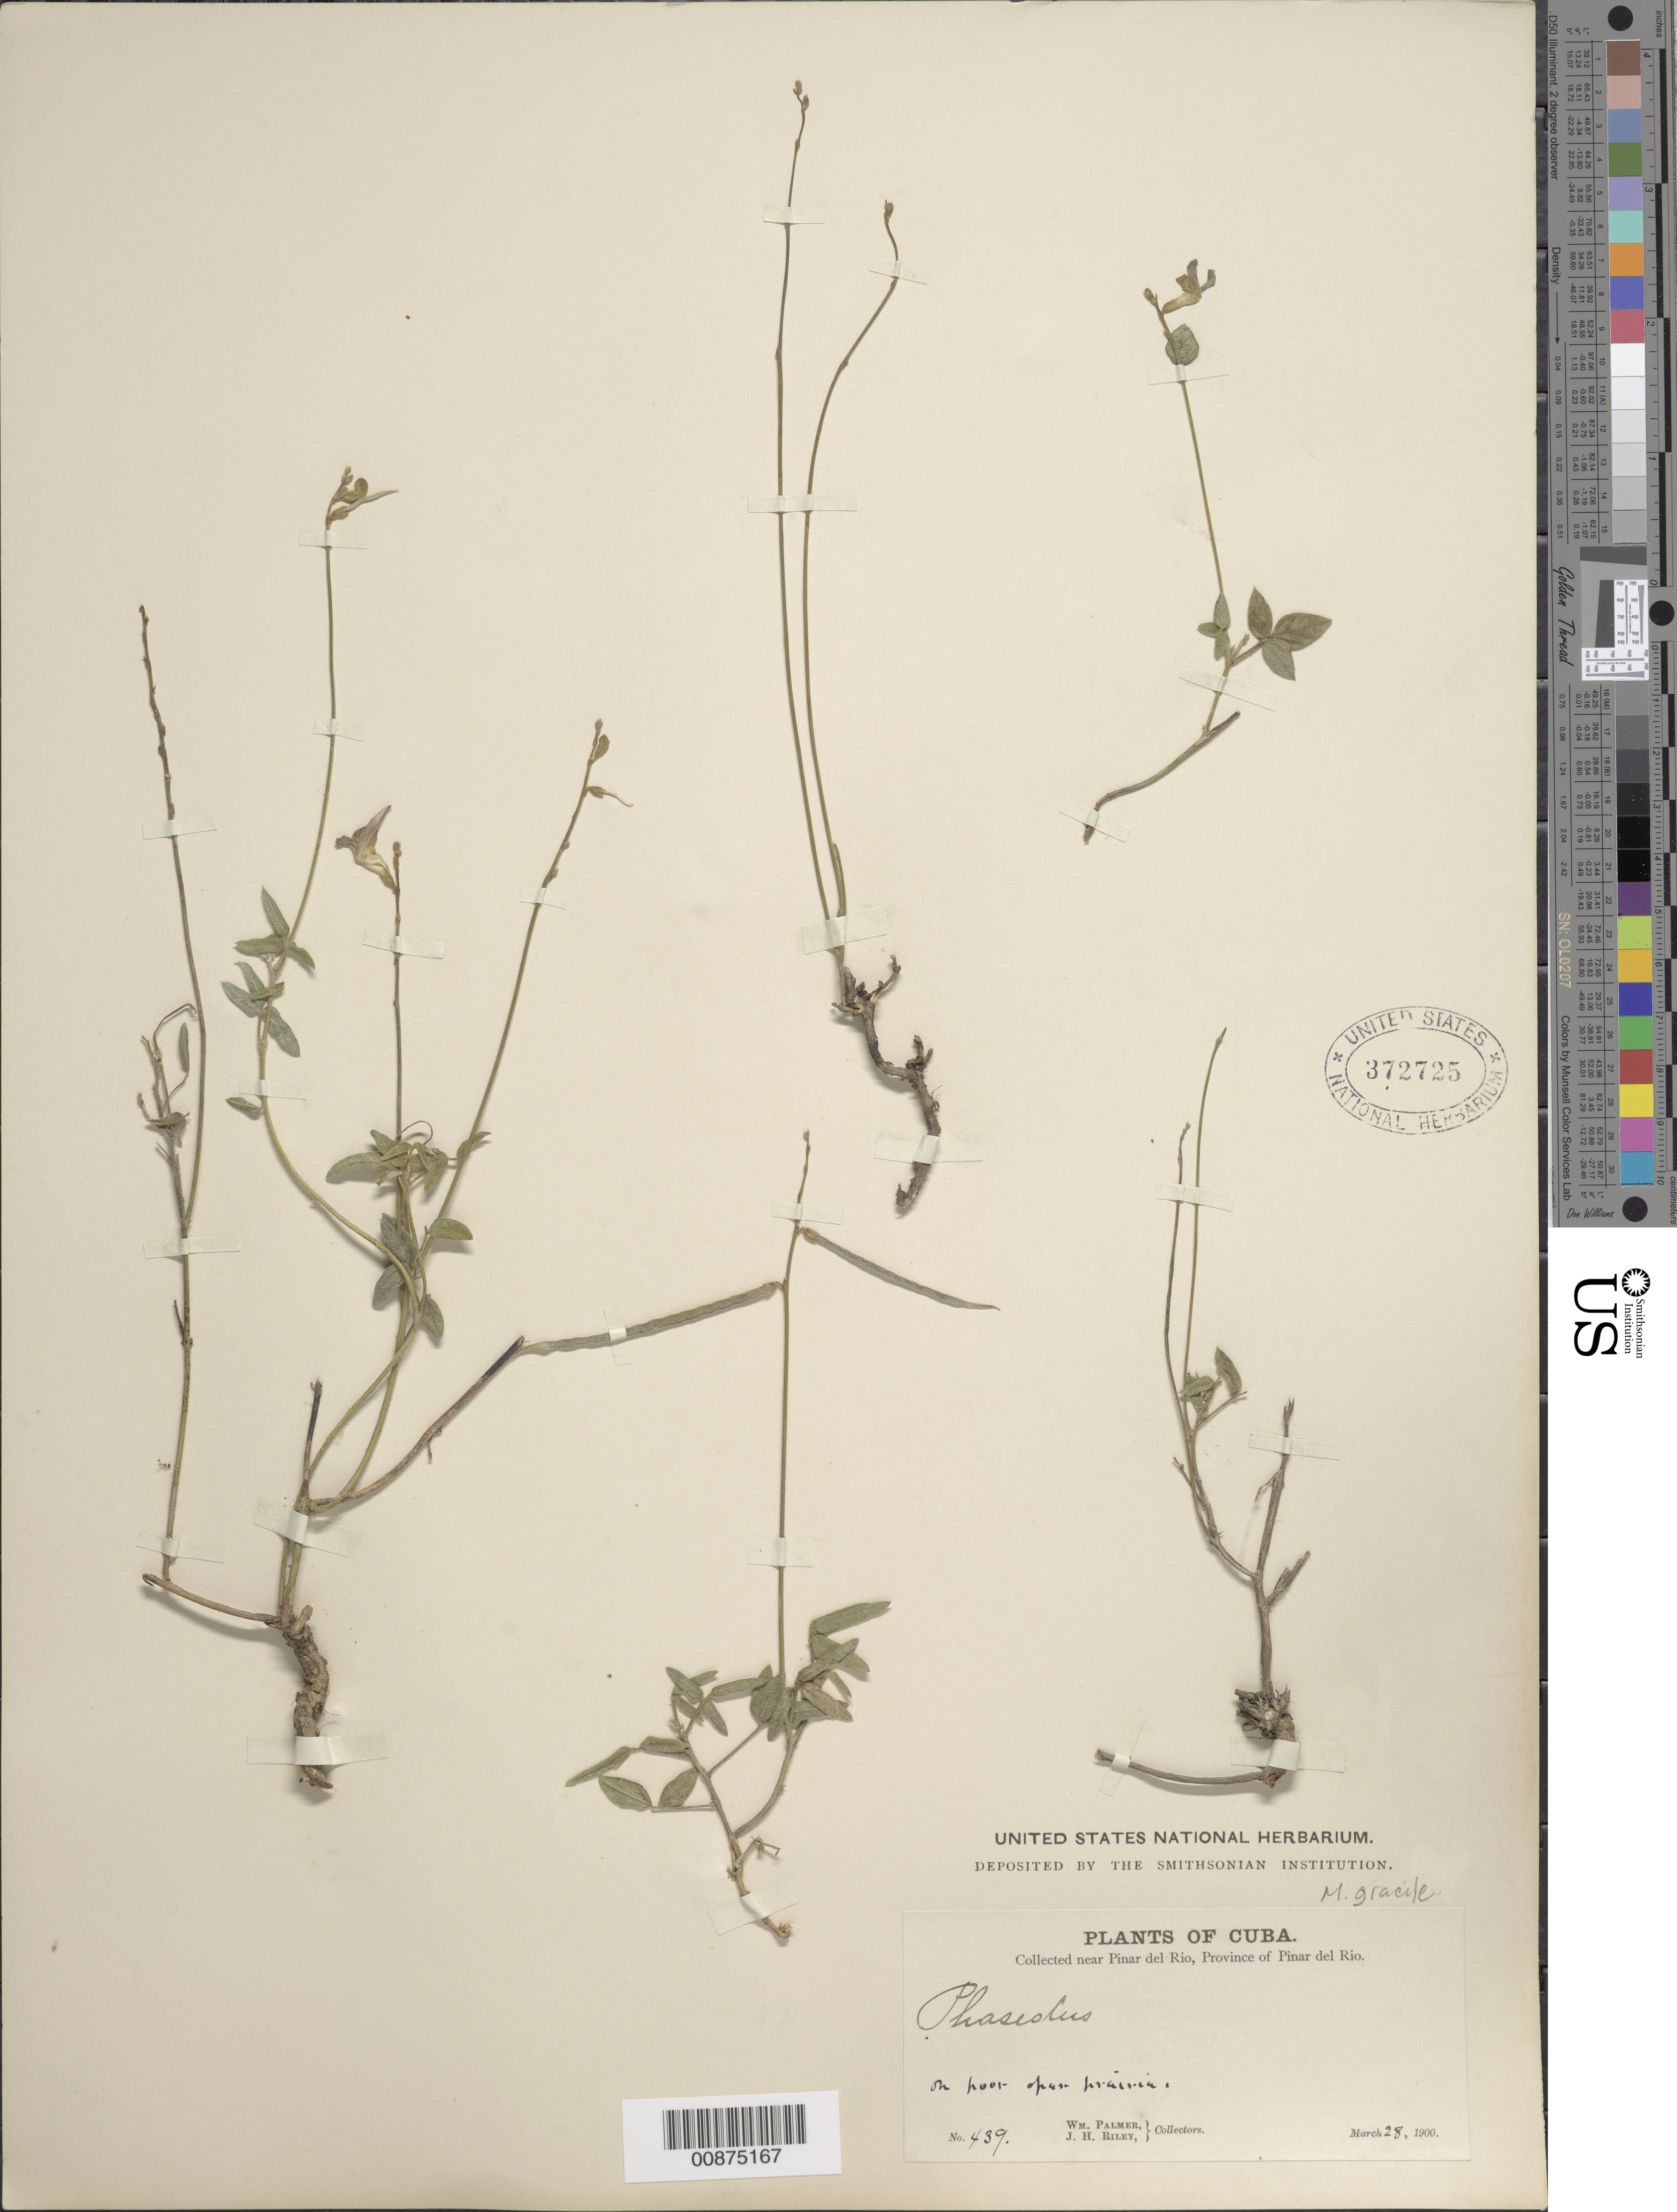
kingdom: Plantae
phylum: Tracheophyta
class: Magnoliopsida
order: Fabales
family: Fabaceae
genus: Macroptilium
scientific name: Macroptilium gracile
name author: (Poepp. ex Benth.) Urb.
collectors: W. Palmer & J. H. Riley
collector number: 439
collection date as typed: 28 Mar 1900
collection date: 1900-03-28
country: Cuba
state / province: Pinar del Rio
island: Cuba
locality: Near Pinar del Río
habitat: On poor open prairie.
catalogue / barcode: US 372725